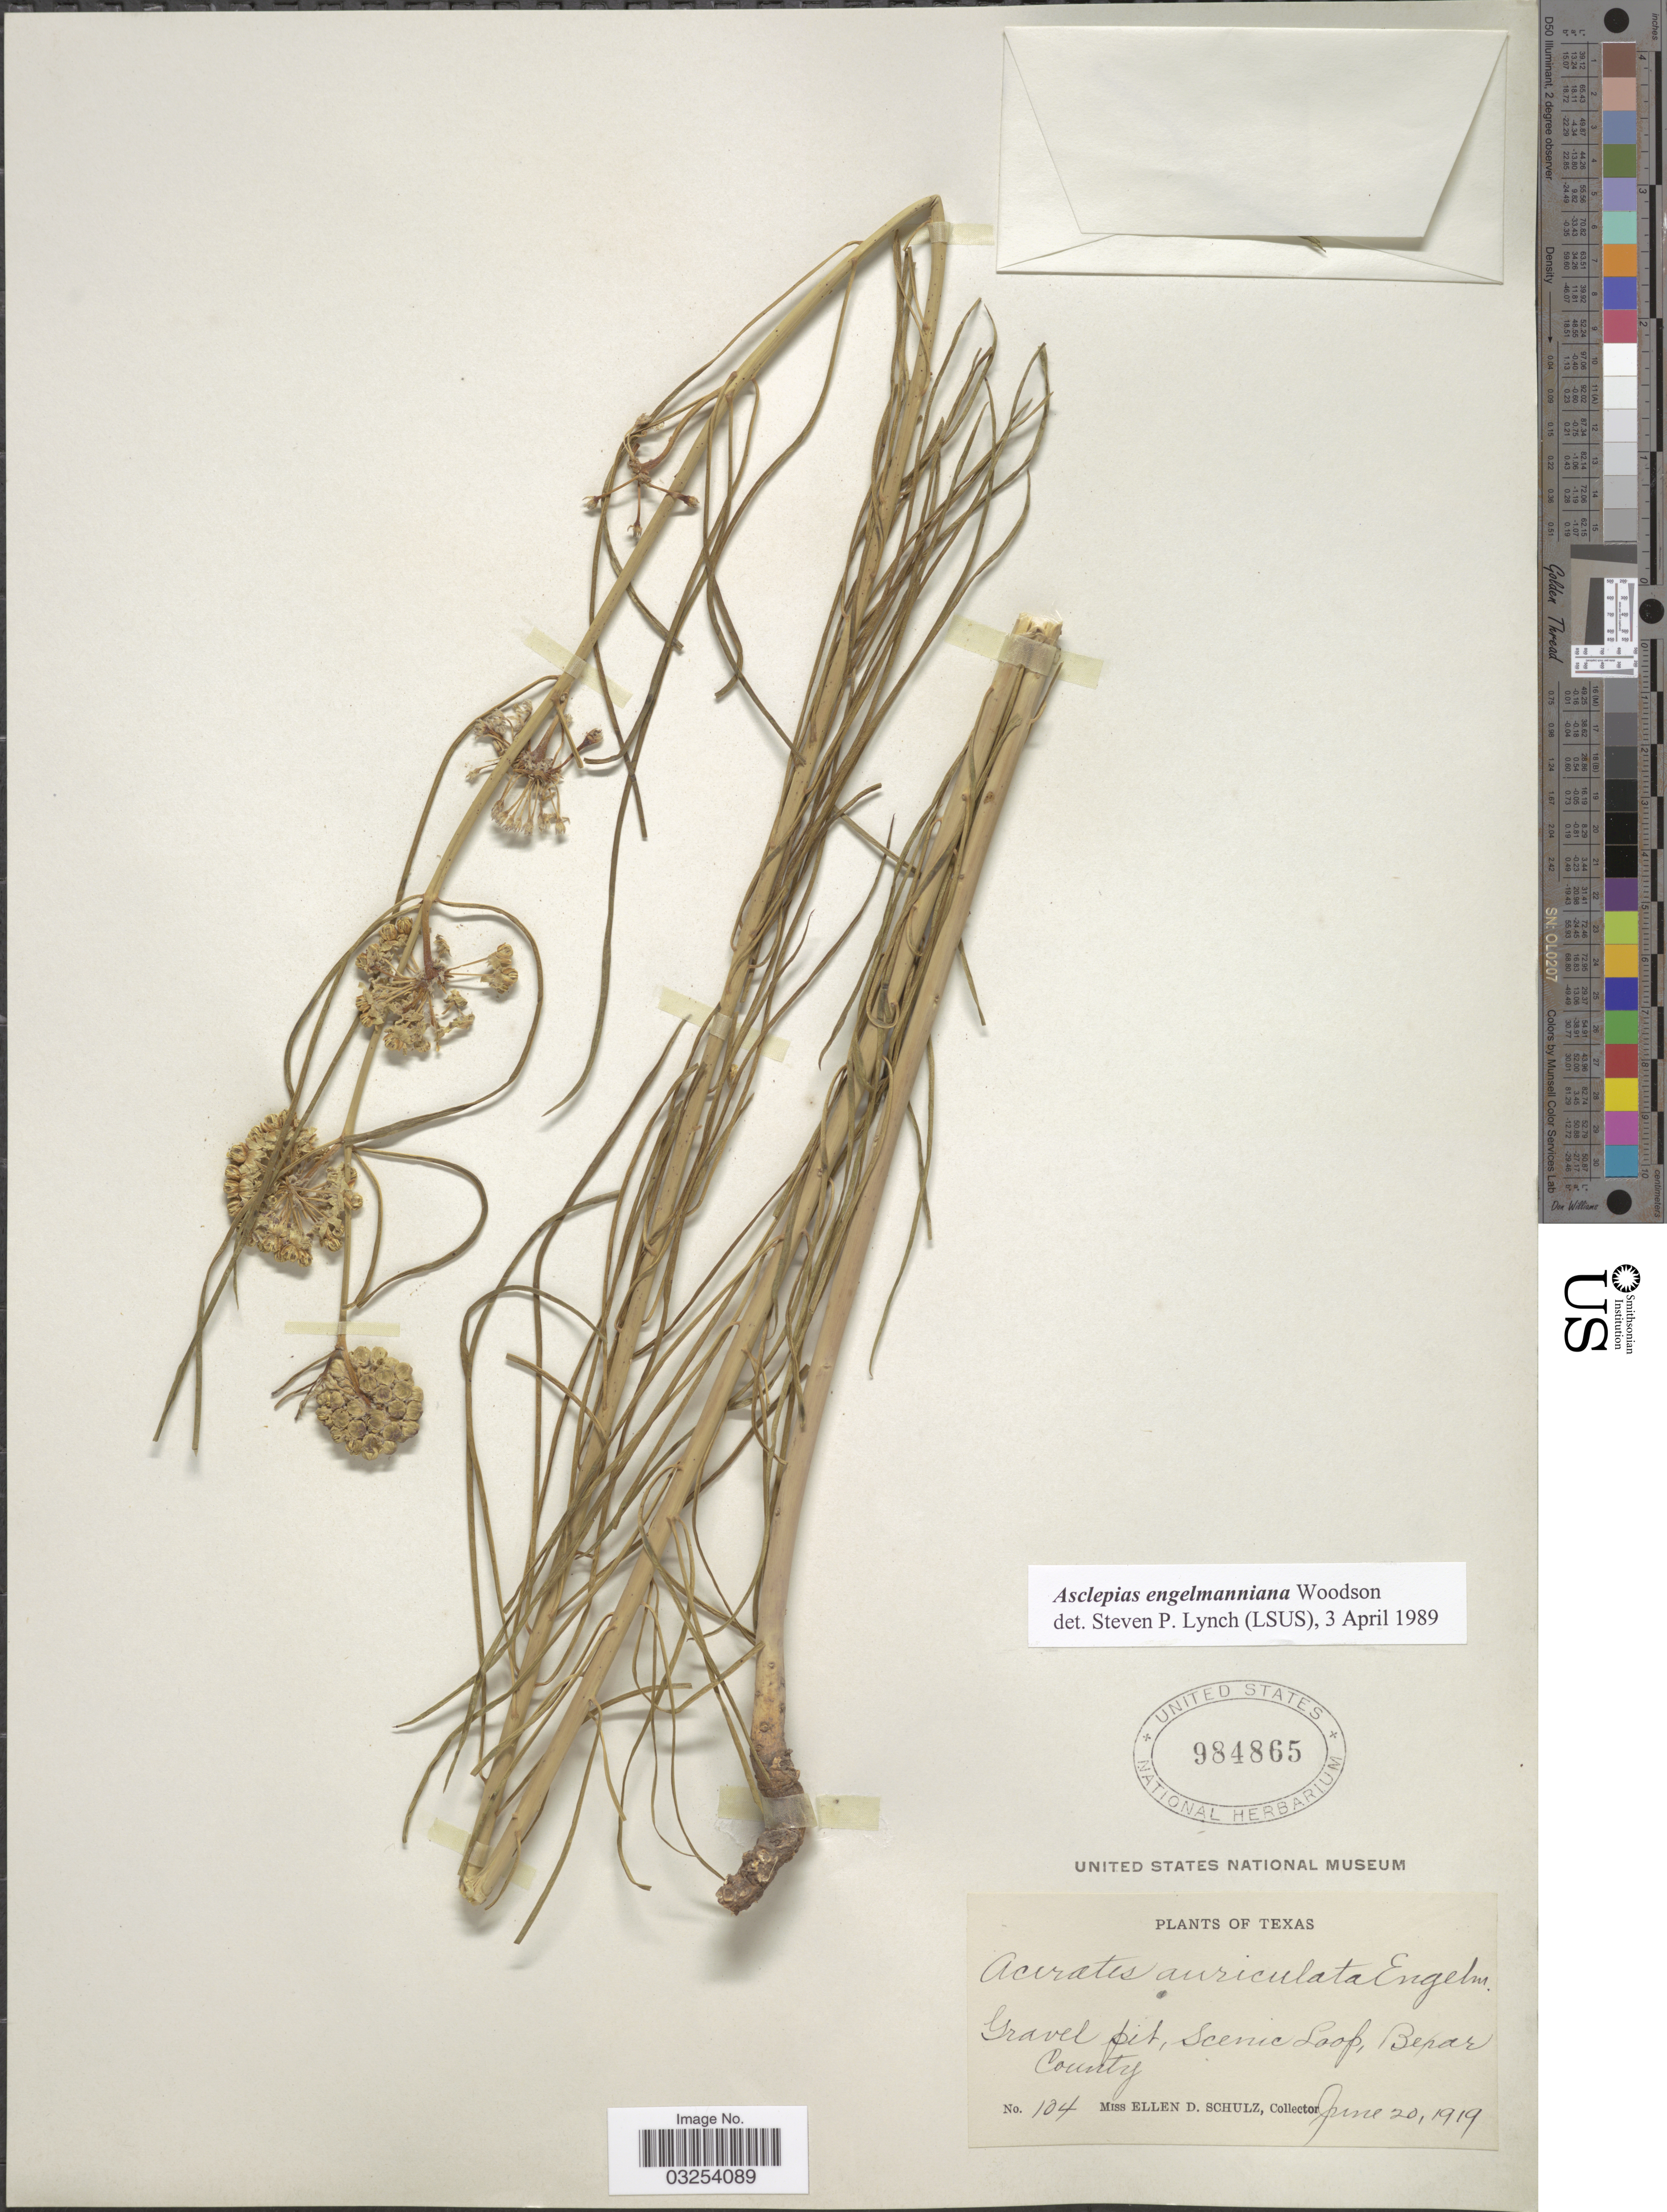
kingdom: Plantae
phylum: Tracheophyta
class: Magnoliopsida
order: Gentianales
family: Apocynaceae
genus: Asclepias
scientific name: Asclepias engelmanniana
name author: Woodson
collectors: E. D. Schulz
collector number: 104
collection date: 1919-06-20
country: United States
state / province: Texas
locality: Scenic Loop, Bexar County.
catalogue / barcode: US 984865